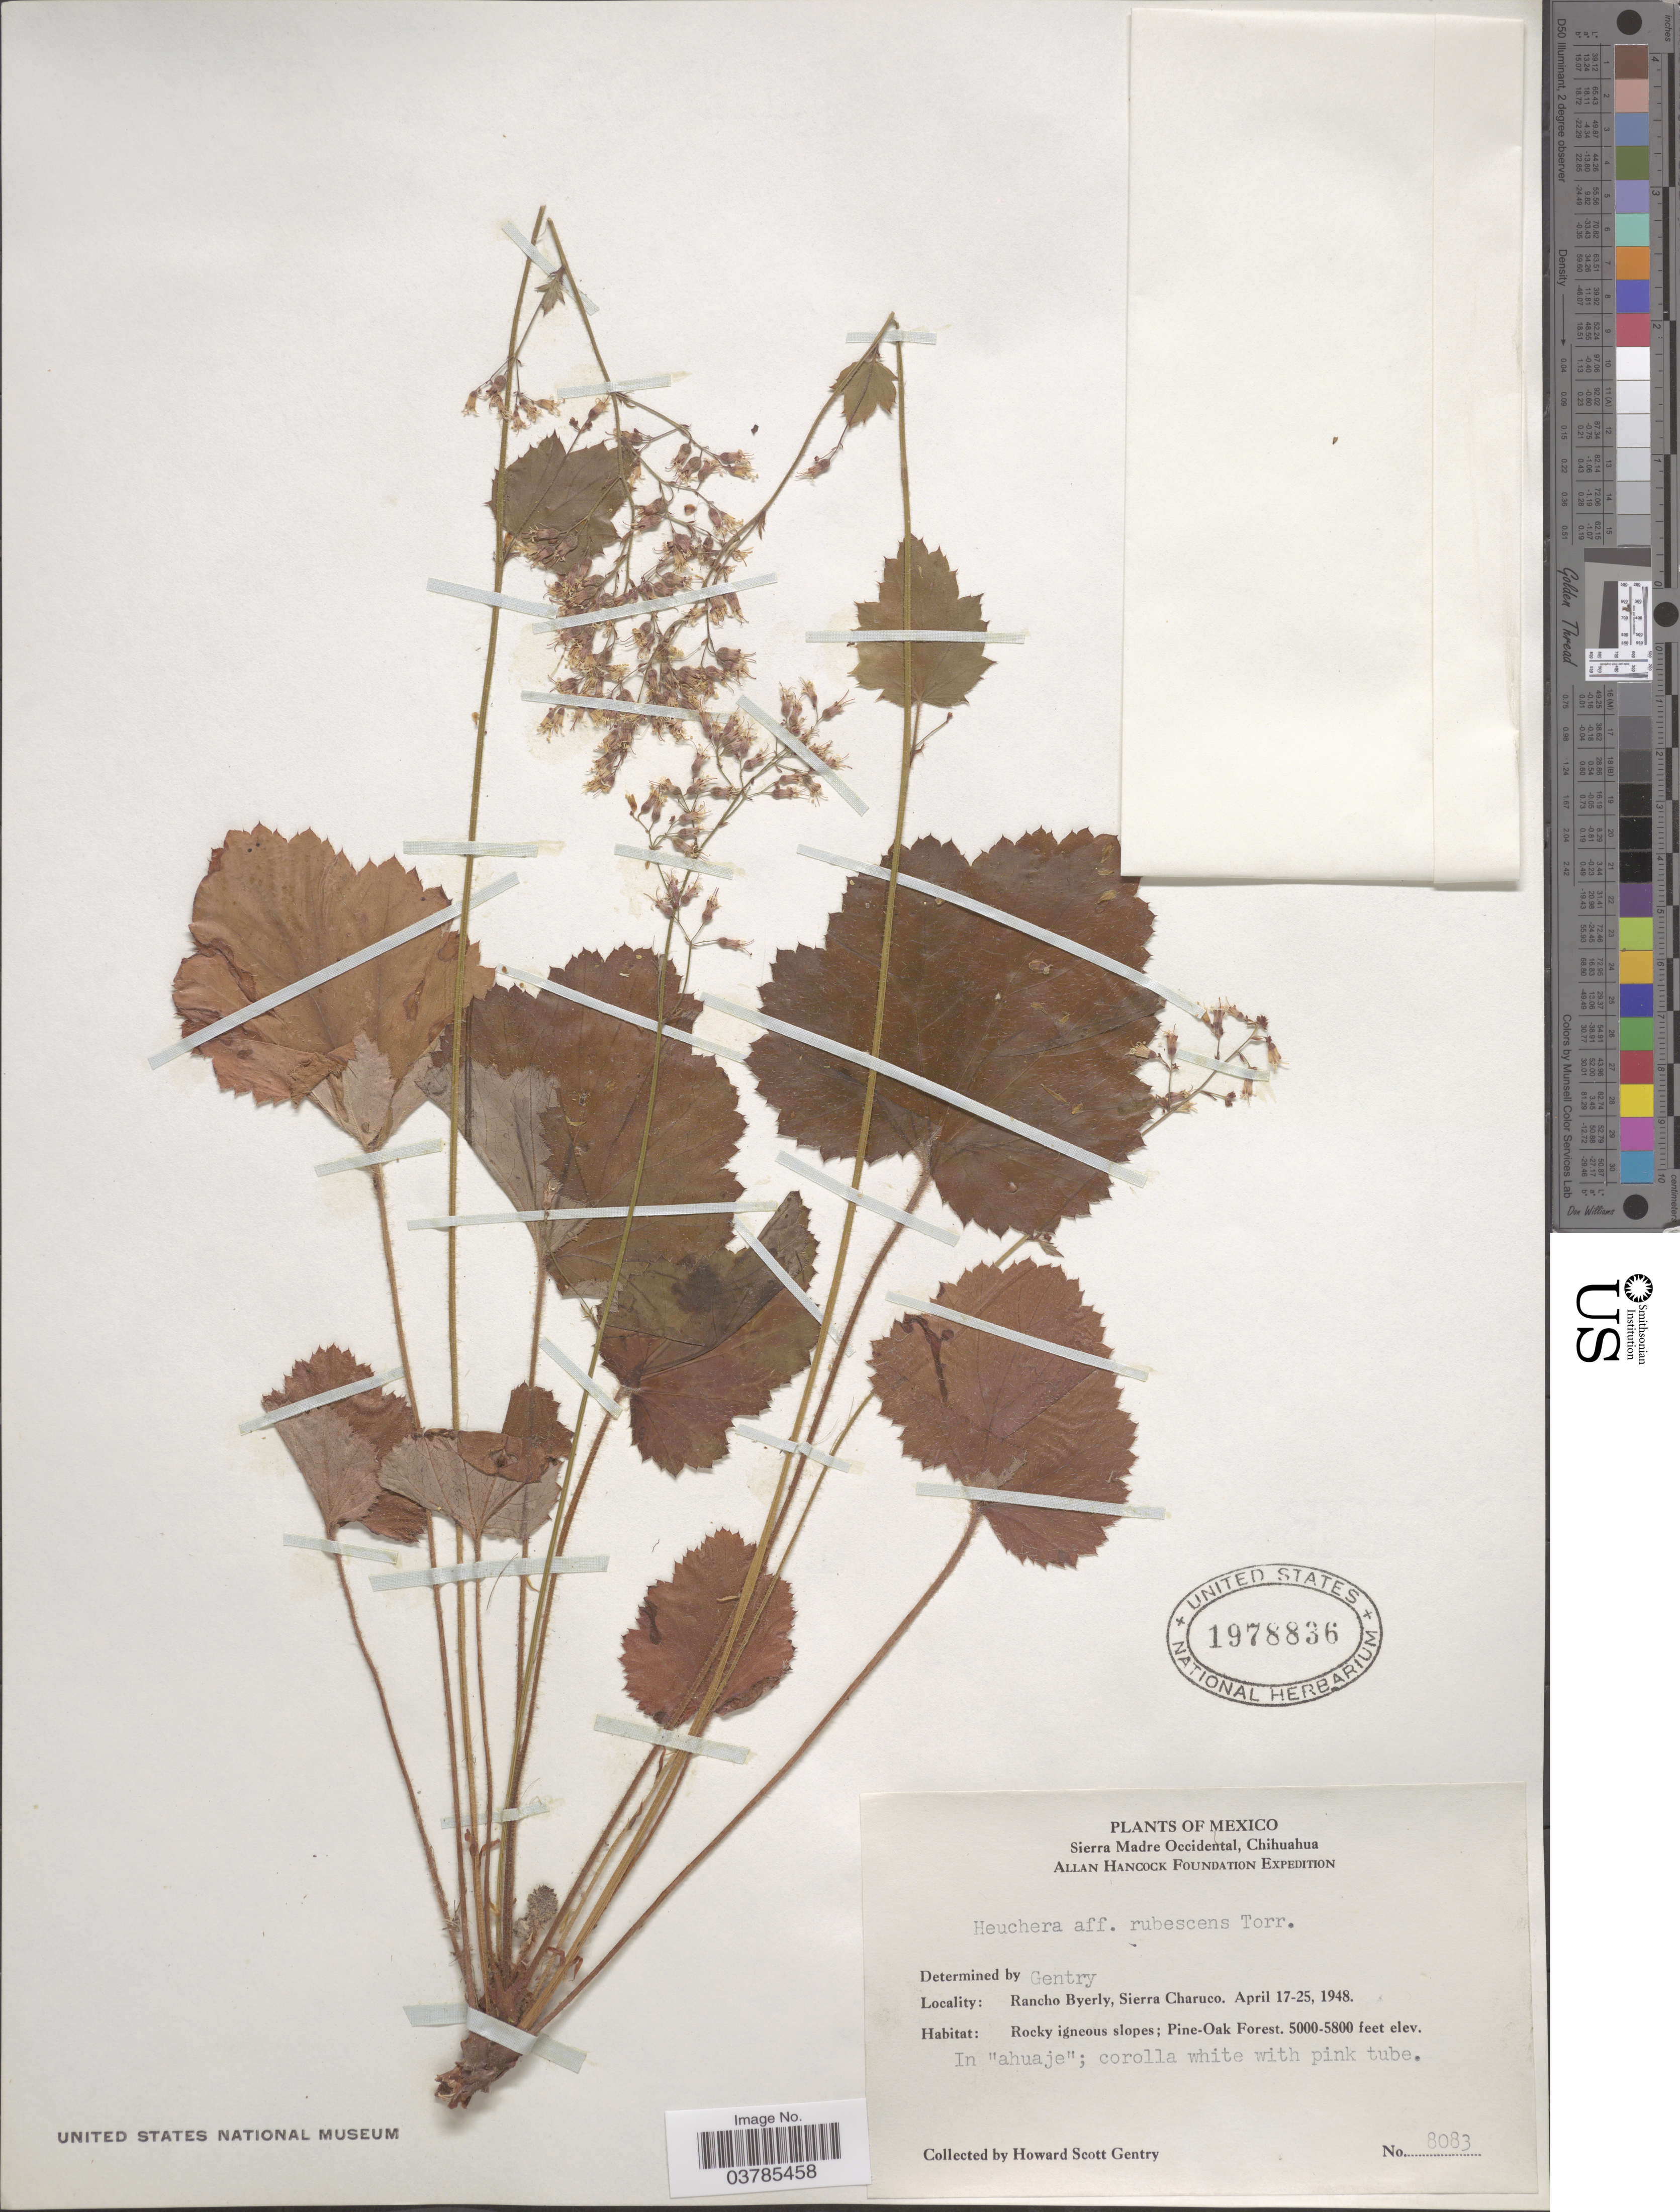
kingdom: Plantae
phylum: Tracheophyta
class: Magnoliopsida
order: Saxifragales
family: Saxifragaceae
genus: Heuchera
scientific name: Heuchera rubescens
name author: Torr.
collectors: H. S. Gentry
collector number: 8083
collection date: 1948-04-17/1948-04-25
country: Mexico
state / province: Chihuahua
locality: Sierra Madre Occidental. Allan Hancock Foundation Expedition. Rancho Byerly, Sierra Charuco.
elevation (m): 1524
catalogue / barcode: US 1978836